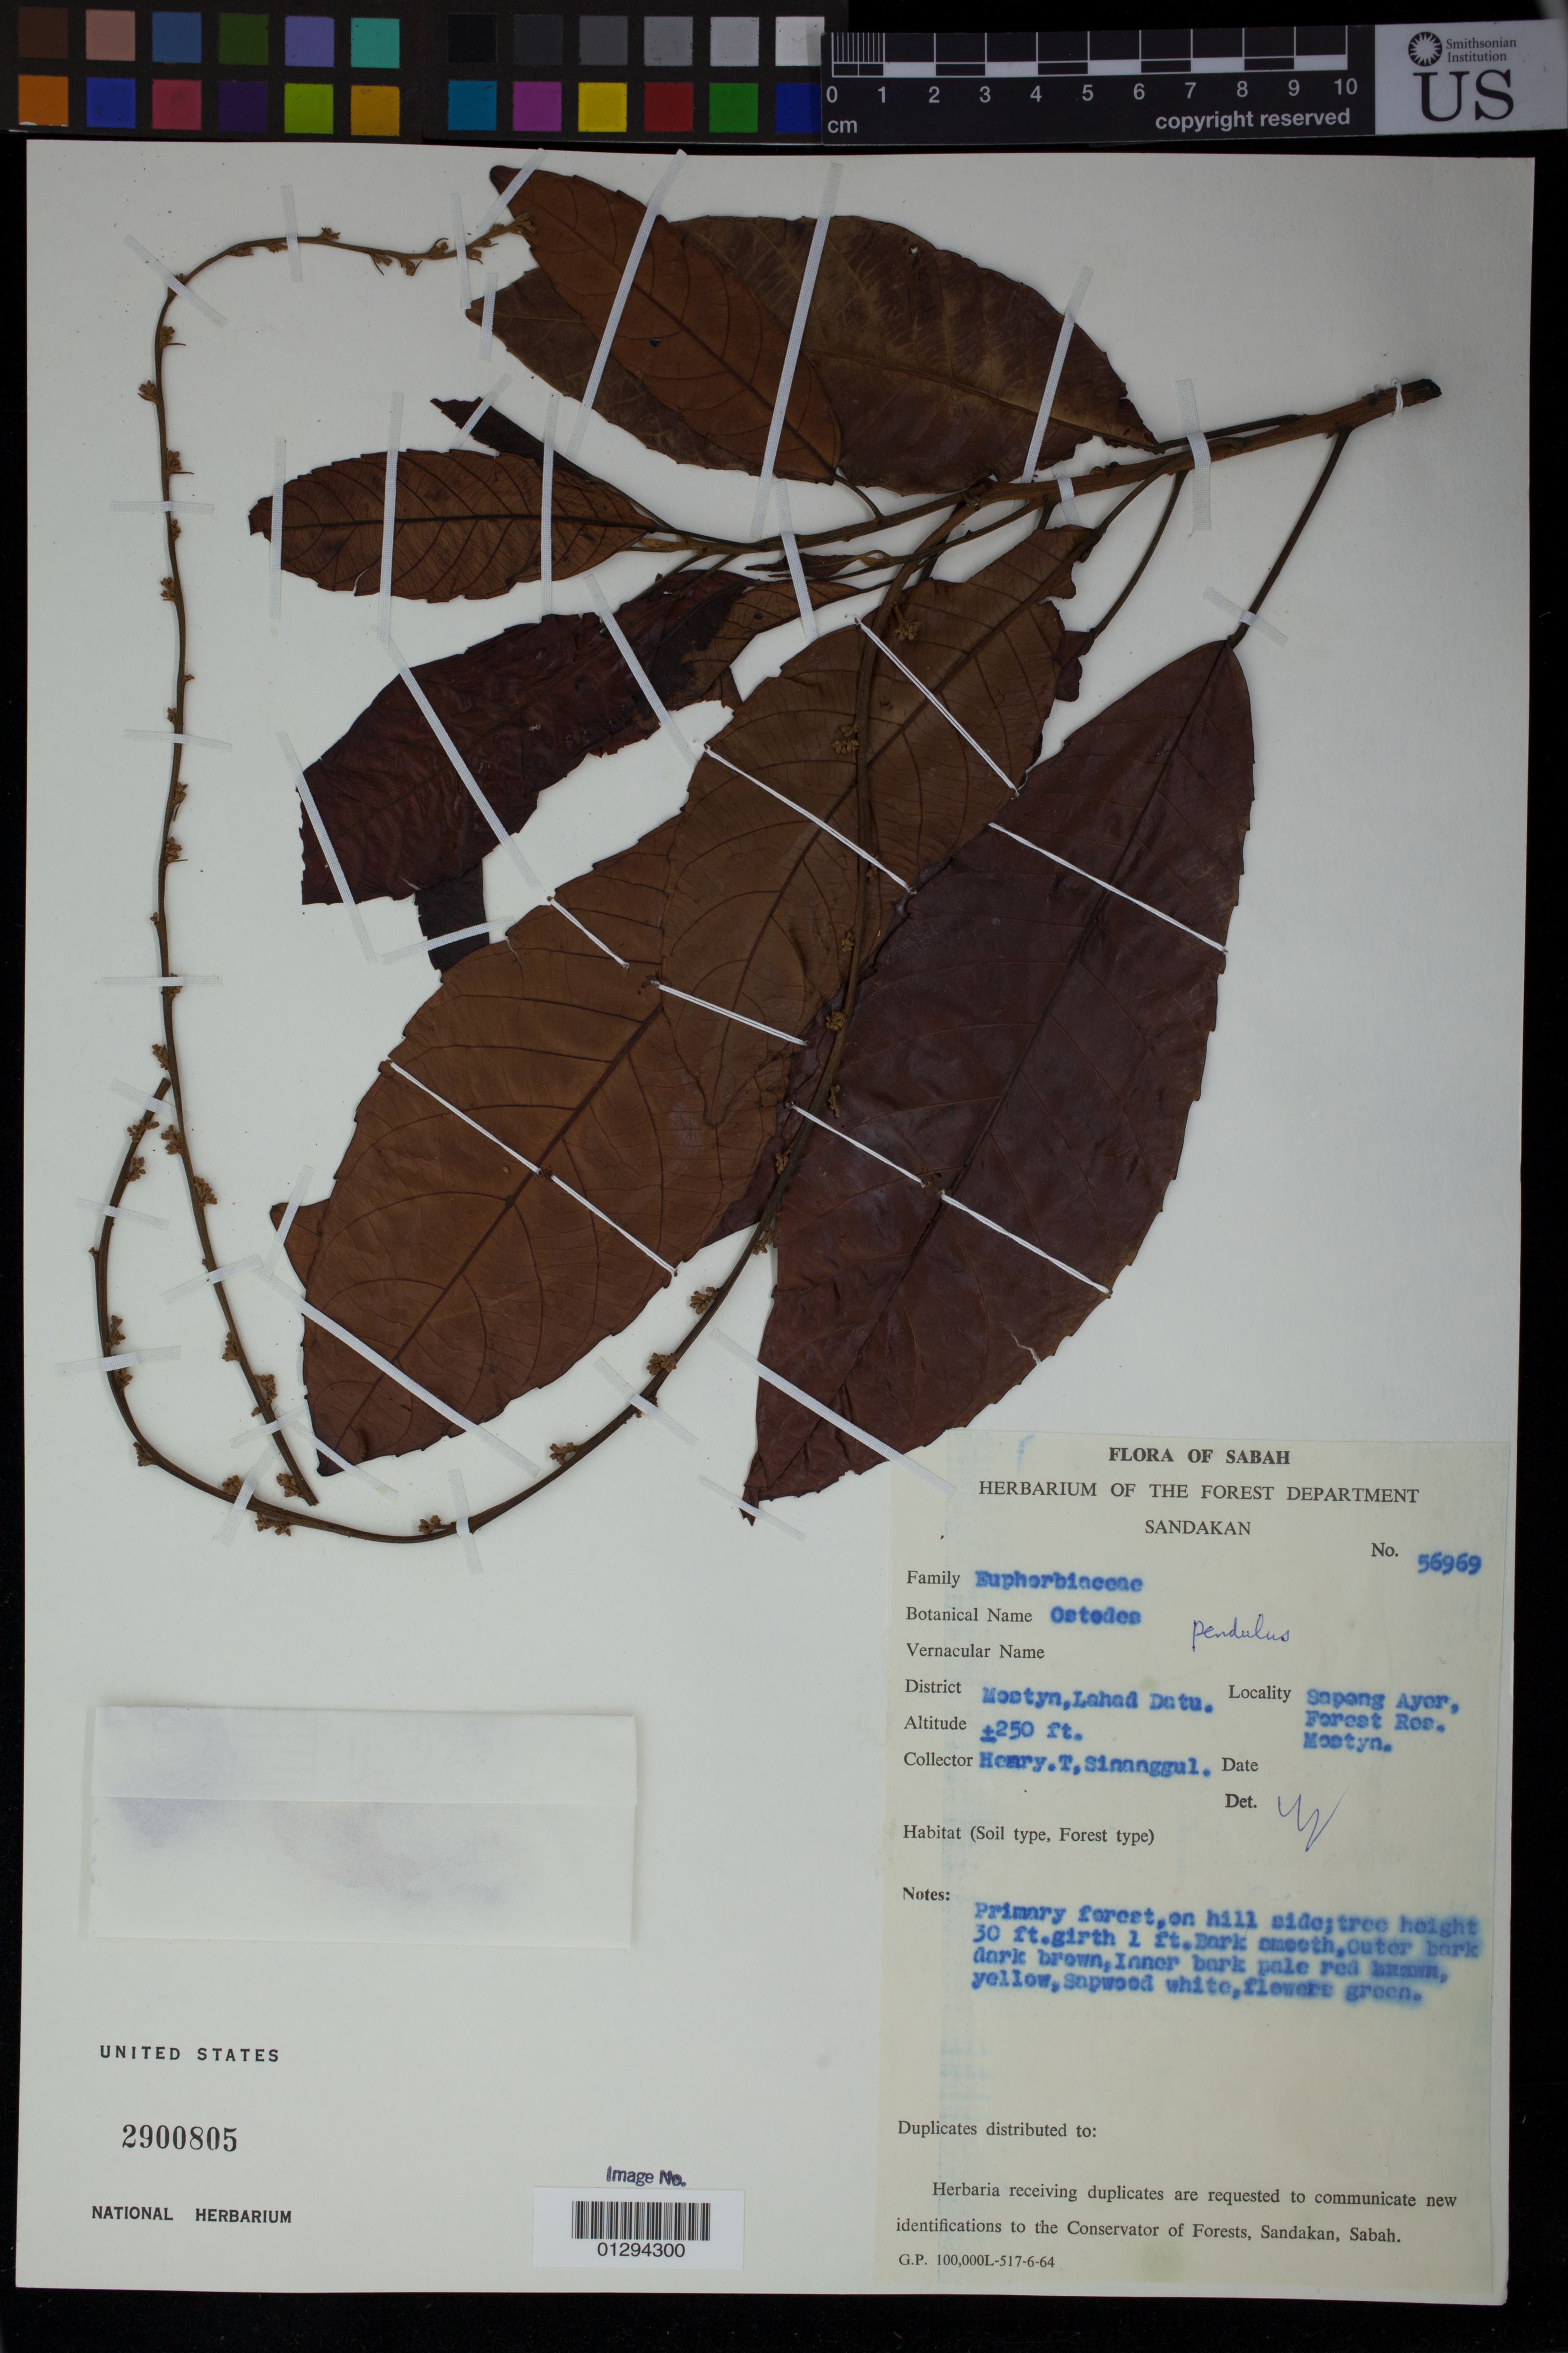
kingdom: Plantae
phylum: Tracheophyta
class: Magnoliopsida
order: Malpighiales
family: Euphorbiaceae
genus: Fahrenheitia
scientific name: Fahrenheitia pendula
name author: (Hassk.) Airy Shaw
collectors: H. Sinanggul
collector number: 56969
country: Malaysia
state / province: Sabah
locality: Mostyn, Lahad Datu., Sapeng Ayer, Forest Res. Mostyn.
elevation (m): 76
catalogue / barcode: US 2900805